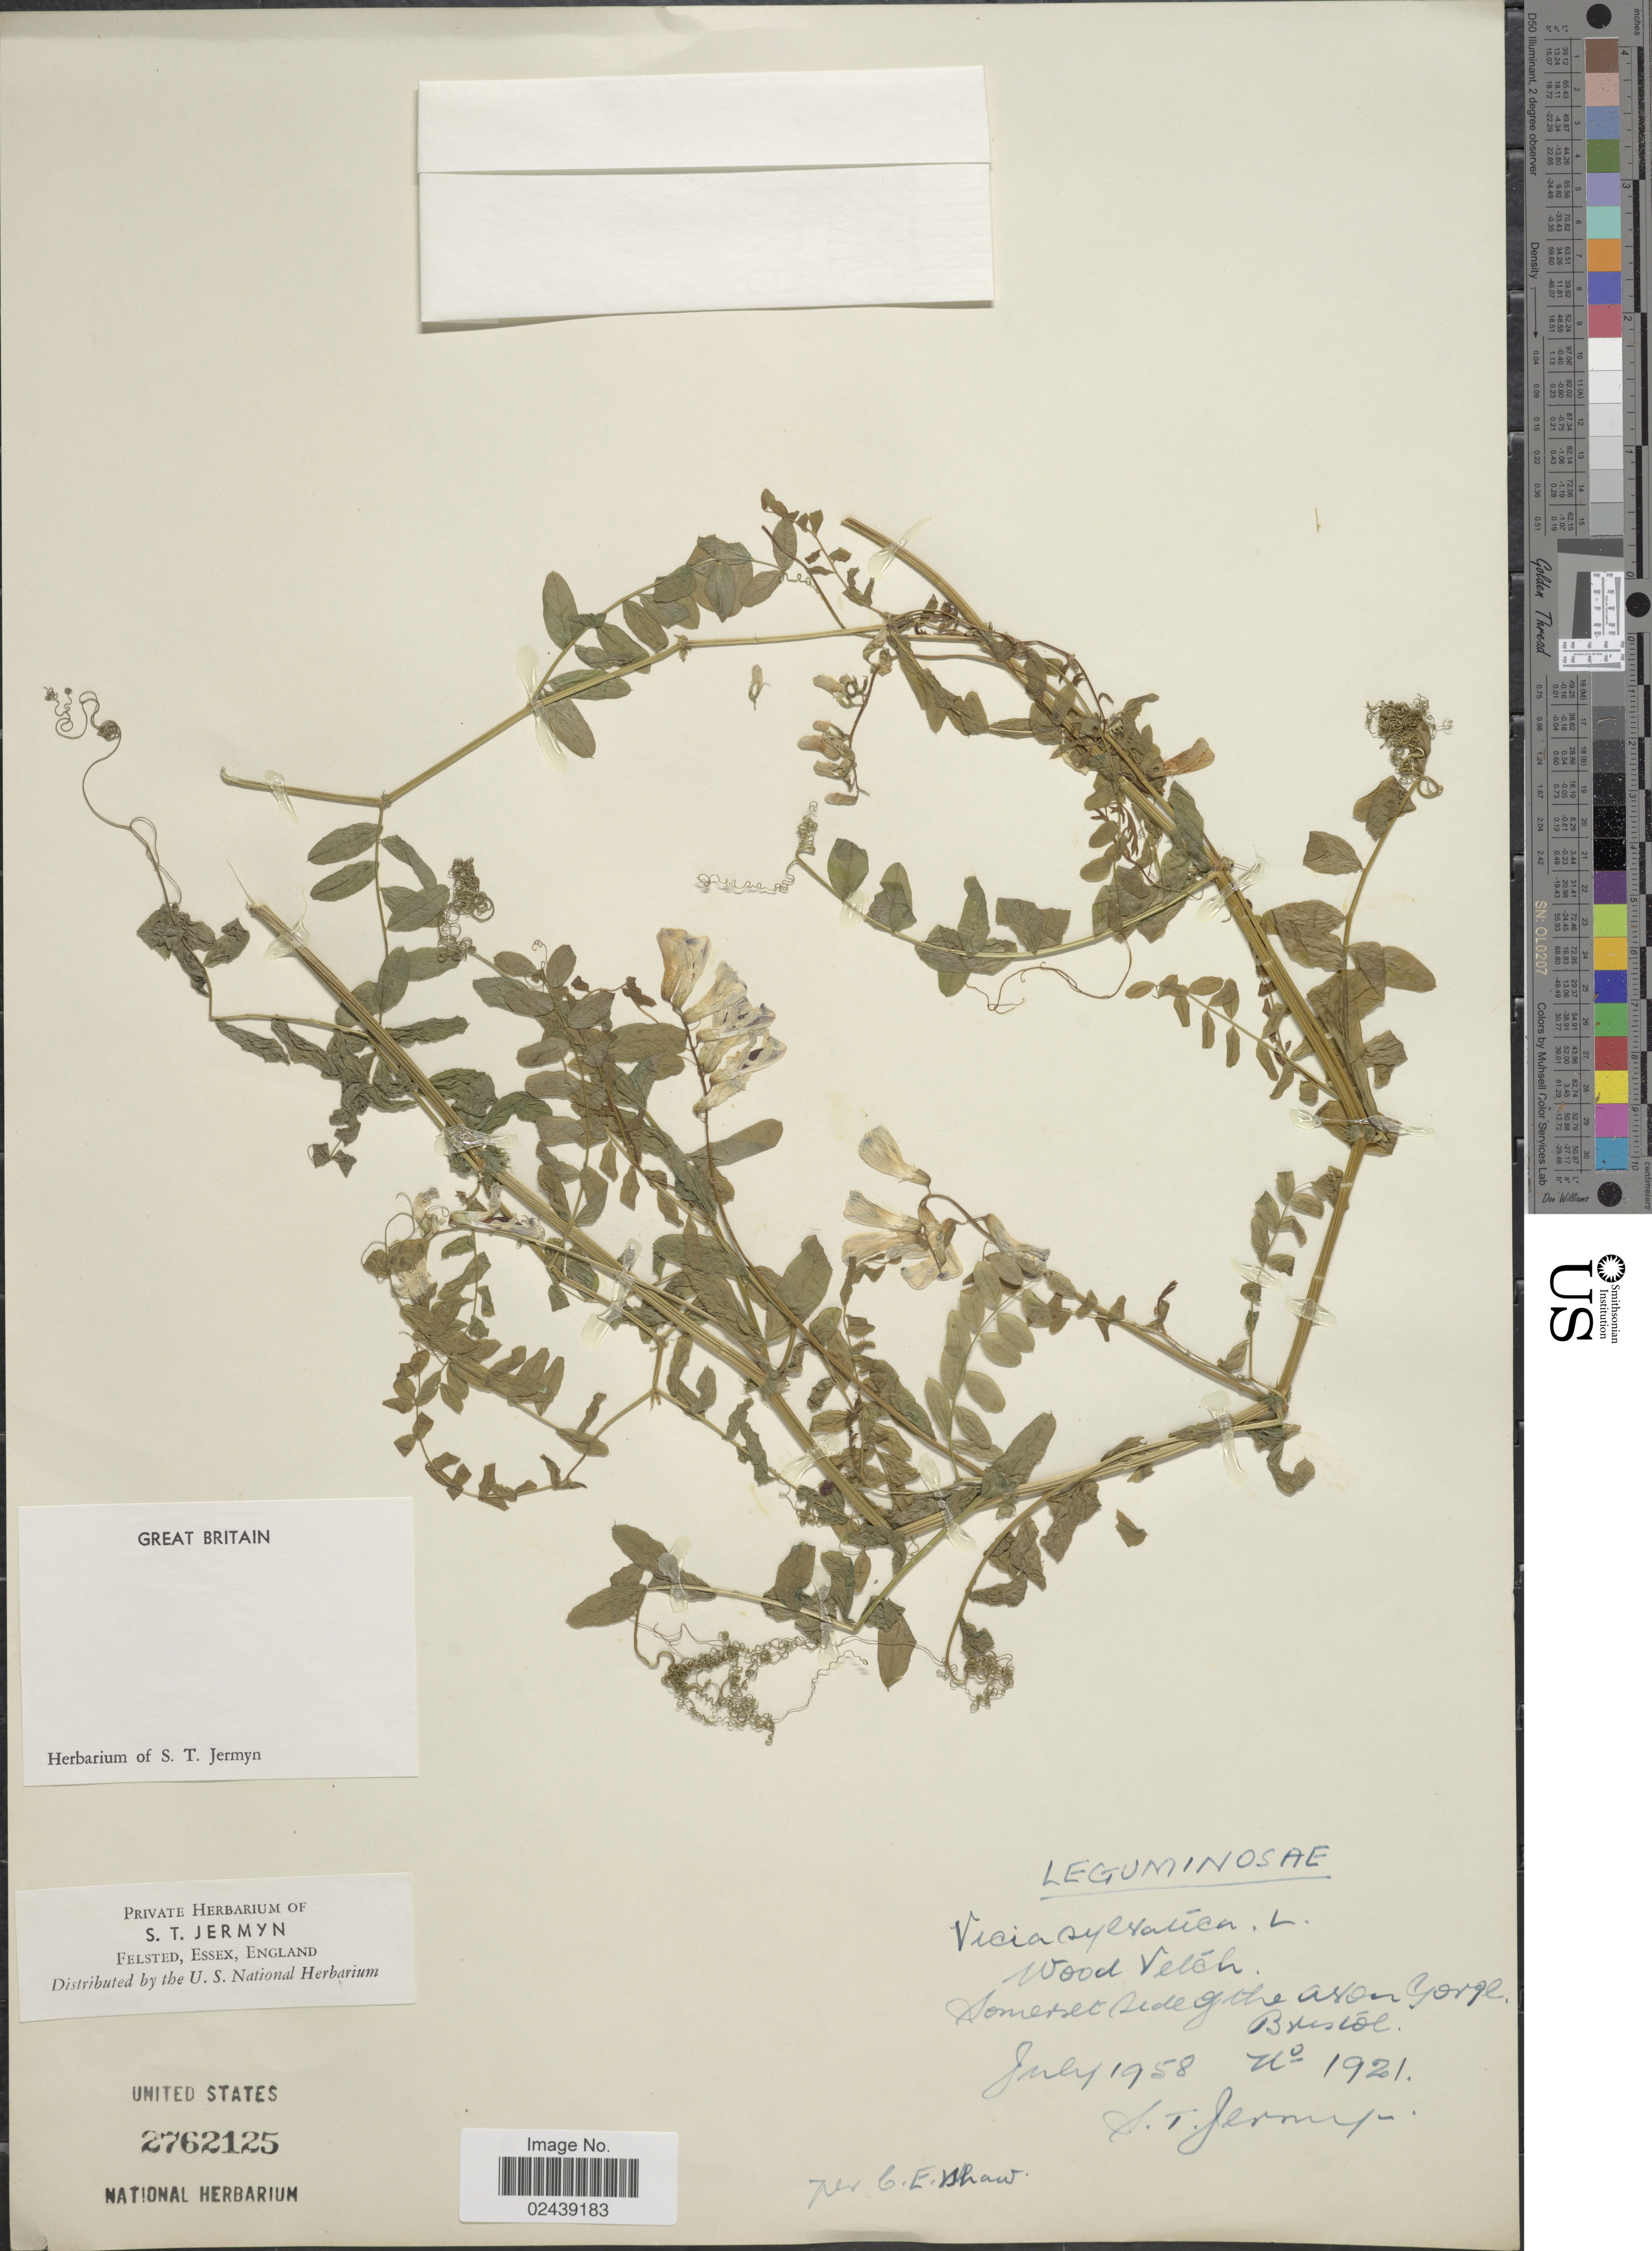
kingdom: Plantae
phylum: Tracheophyta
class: Magnoliopsida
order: Fabales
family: Fabaceae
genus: Vicia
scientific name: Vicia sylvatica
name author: L.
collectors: S. Jermyn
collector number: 1921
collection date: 1958-07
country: United Kingdom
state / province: England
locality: Great Britain. Somerset side of the Ason Gorge Bristol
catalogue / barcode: US 2762125